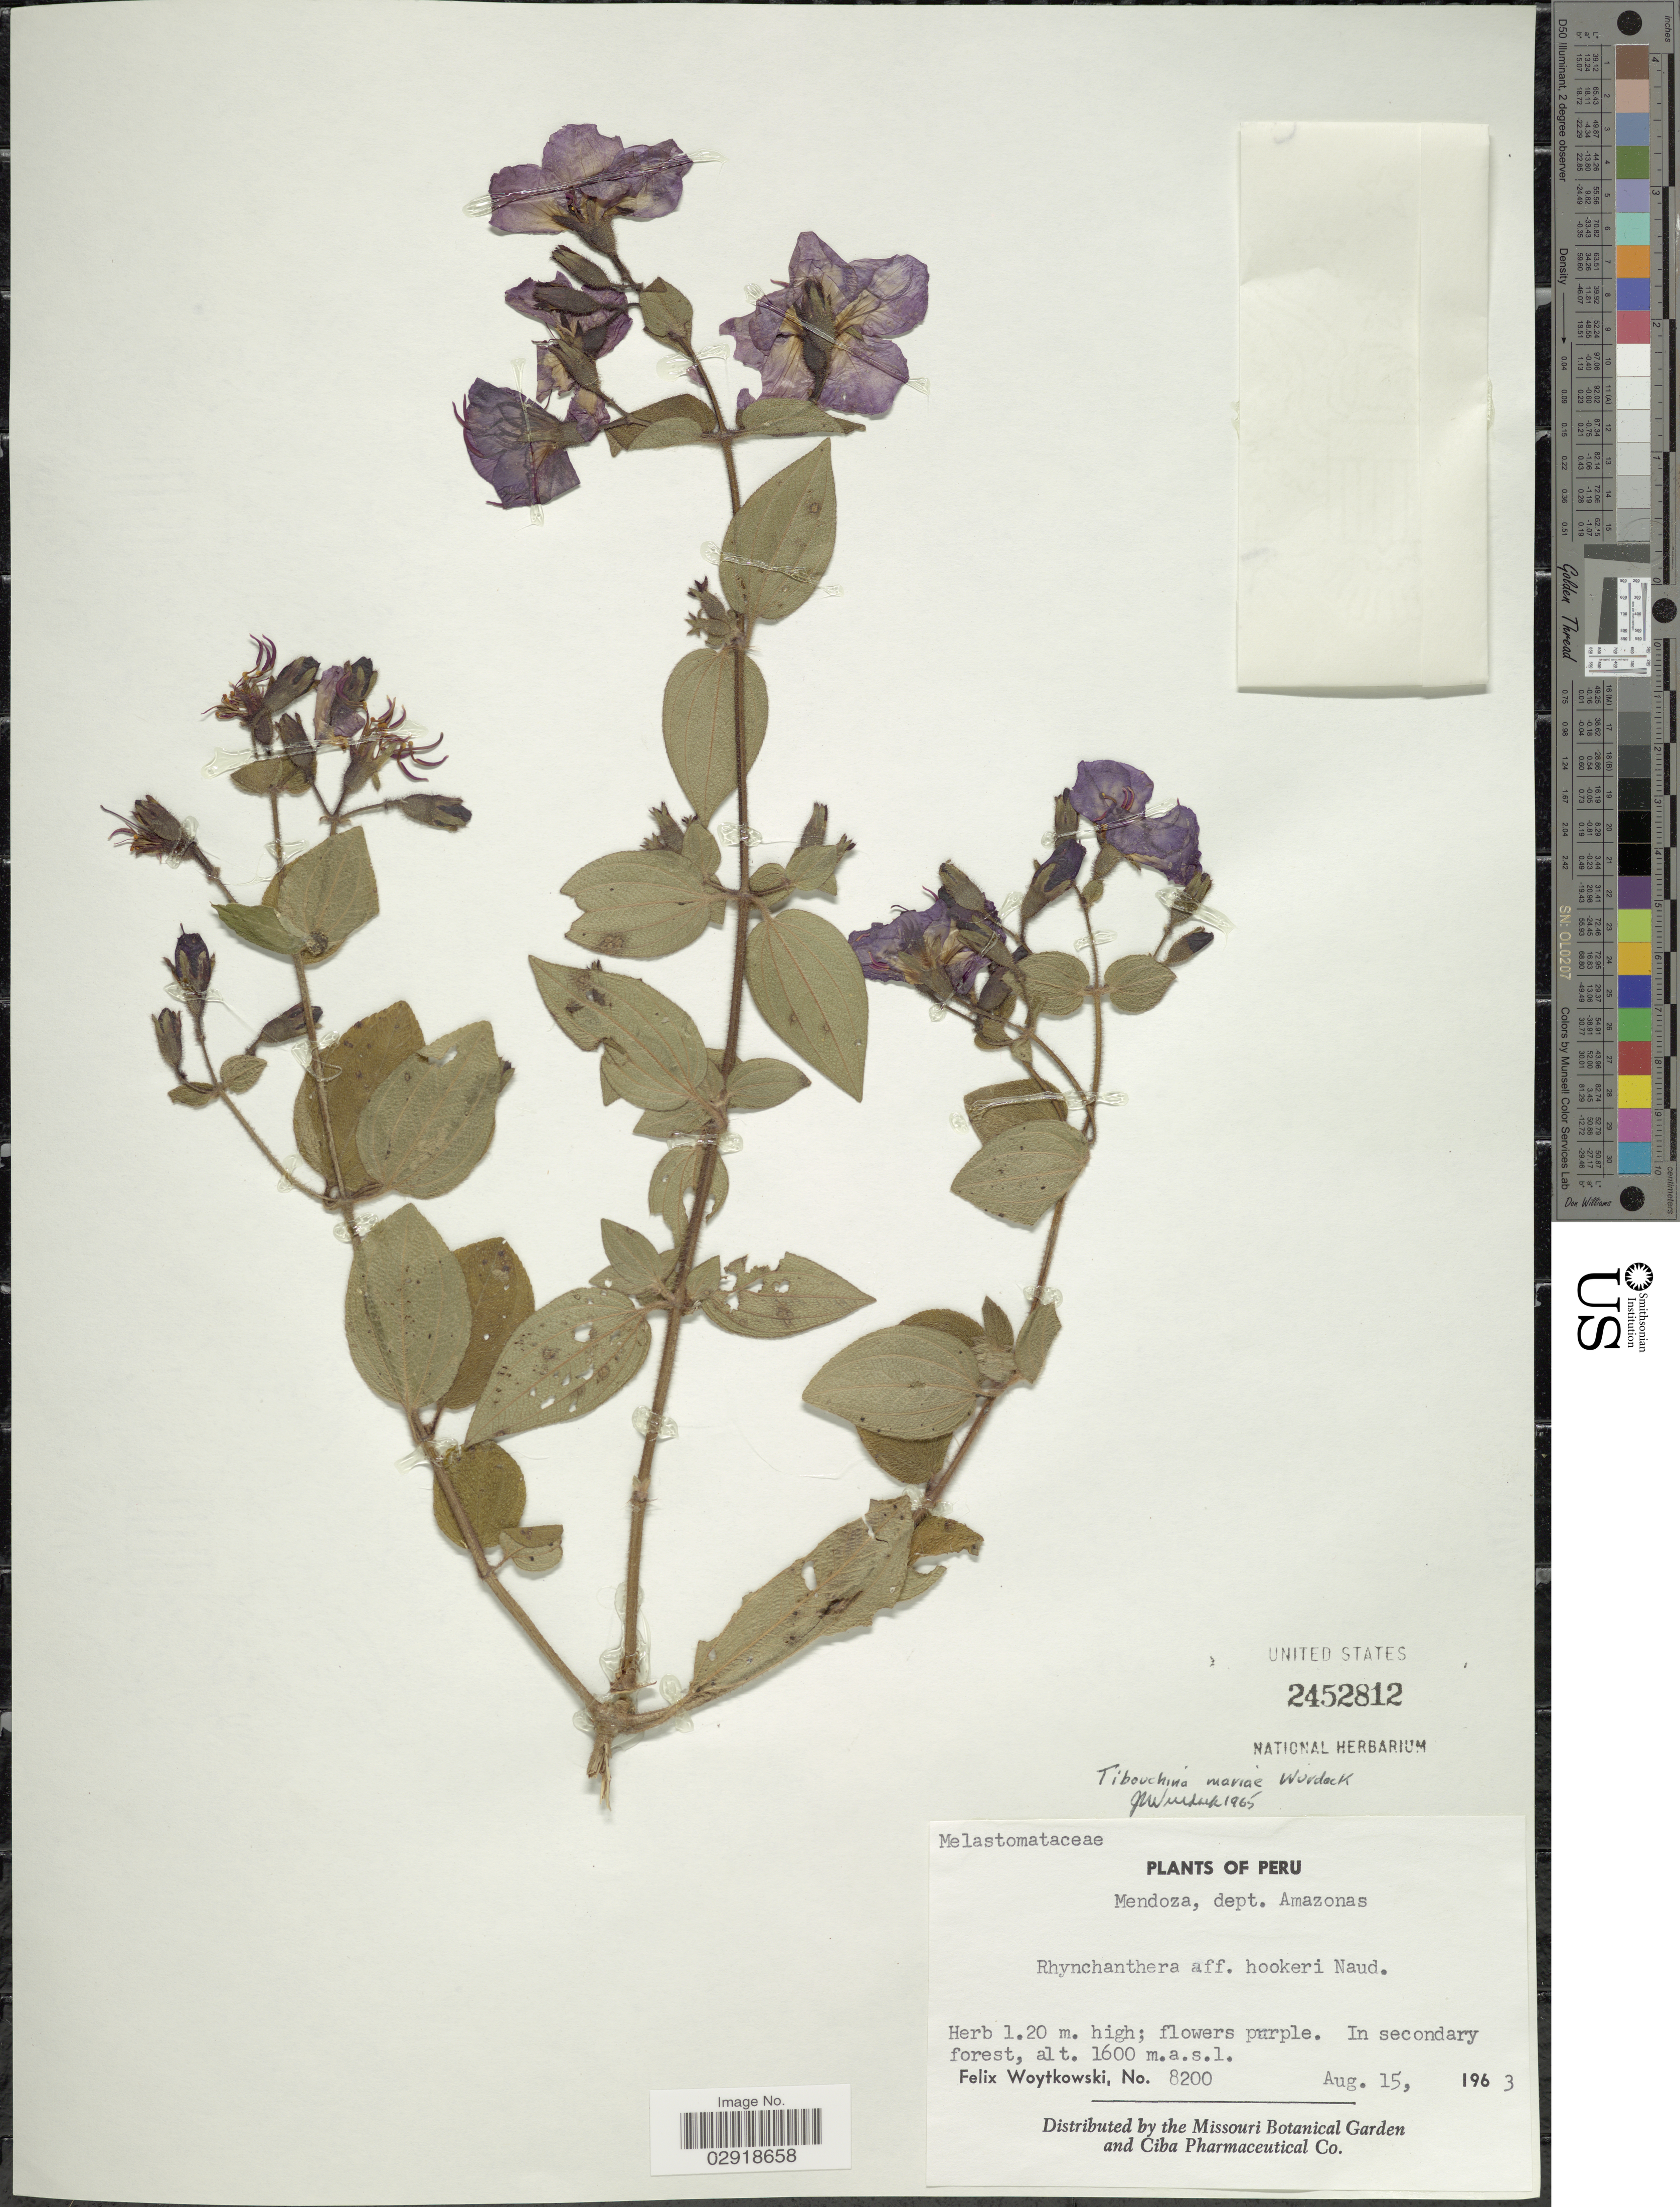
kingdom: Plantae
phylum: Tracheophyta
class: Magnoliopsida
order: Myrtales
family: Melastomataceae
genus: Chaetogastra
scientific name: Chaetogastra mariae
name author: (Wurdack) P.J.F. Guim. & Michelang.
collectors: F. Woytkowski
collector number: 8200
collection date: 1963-08-15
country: Peru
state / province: Amazonas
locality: Mendoza, dept. Amazonas.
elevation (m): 1600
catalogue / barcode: US 2452812